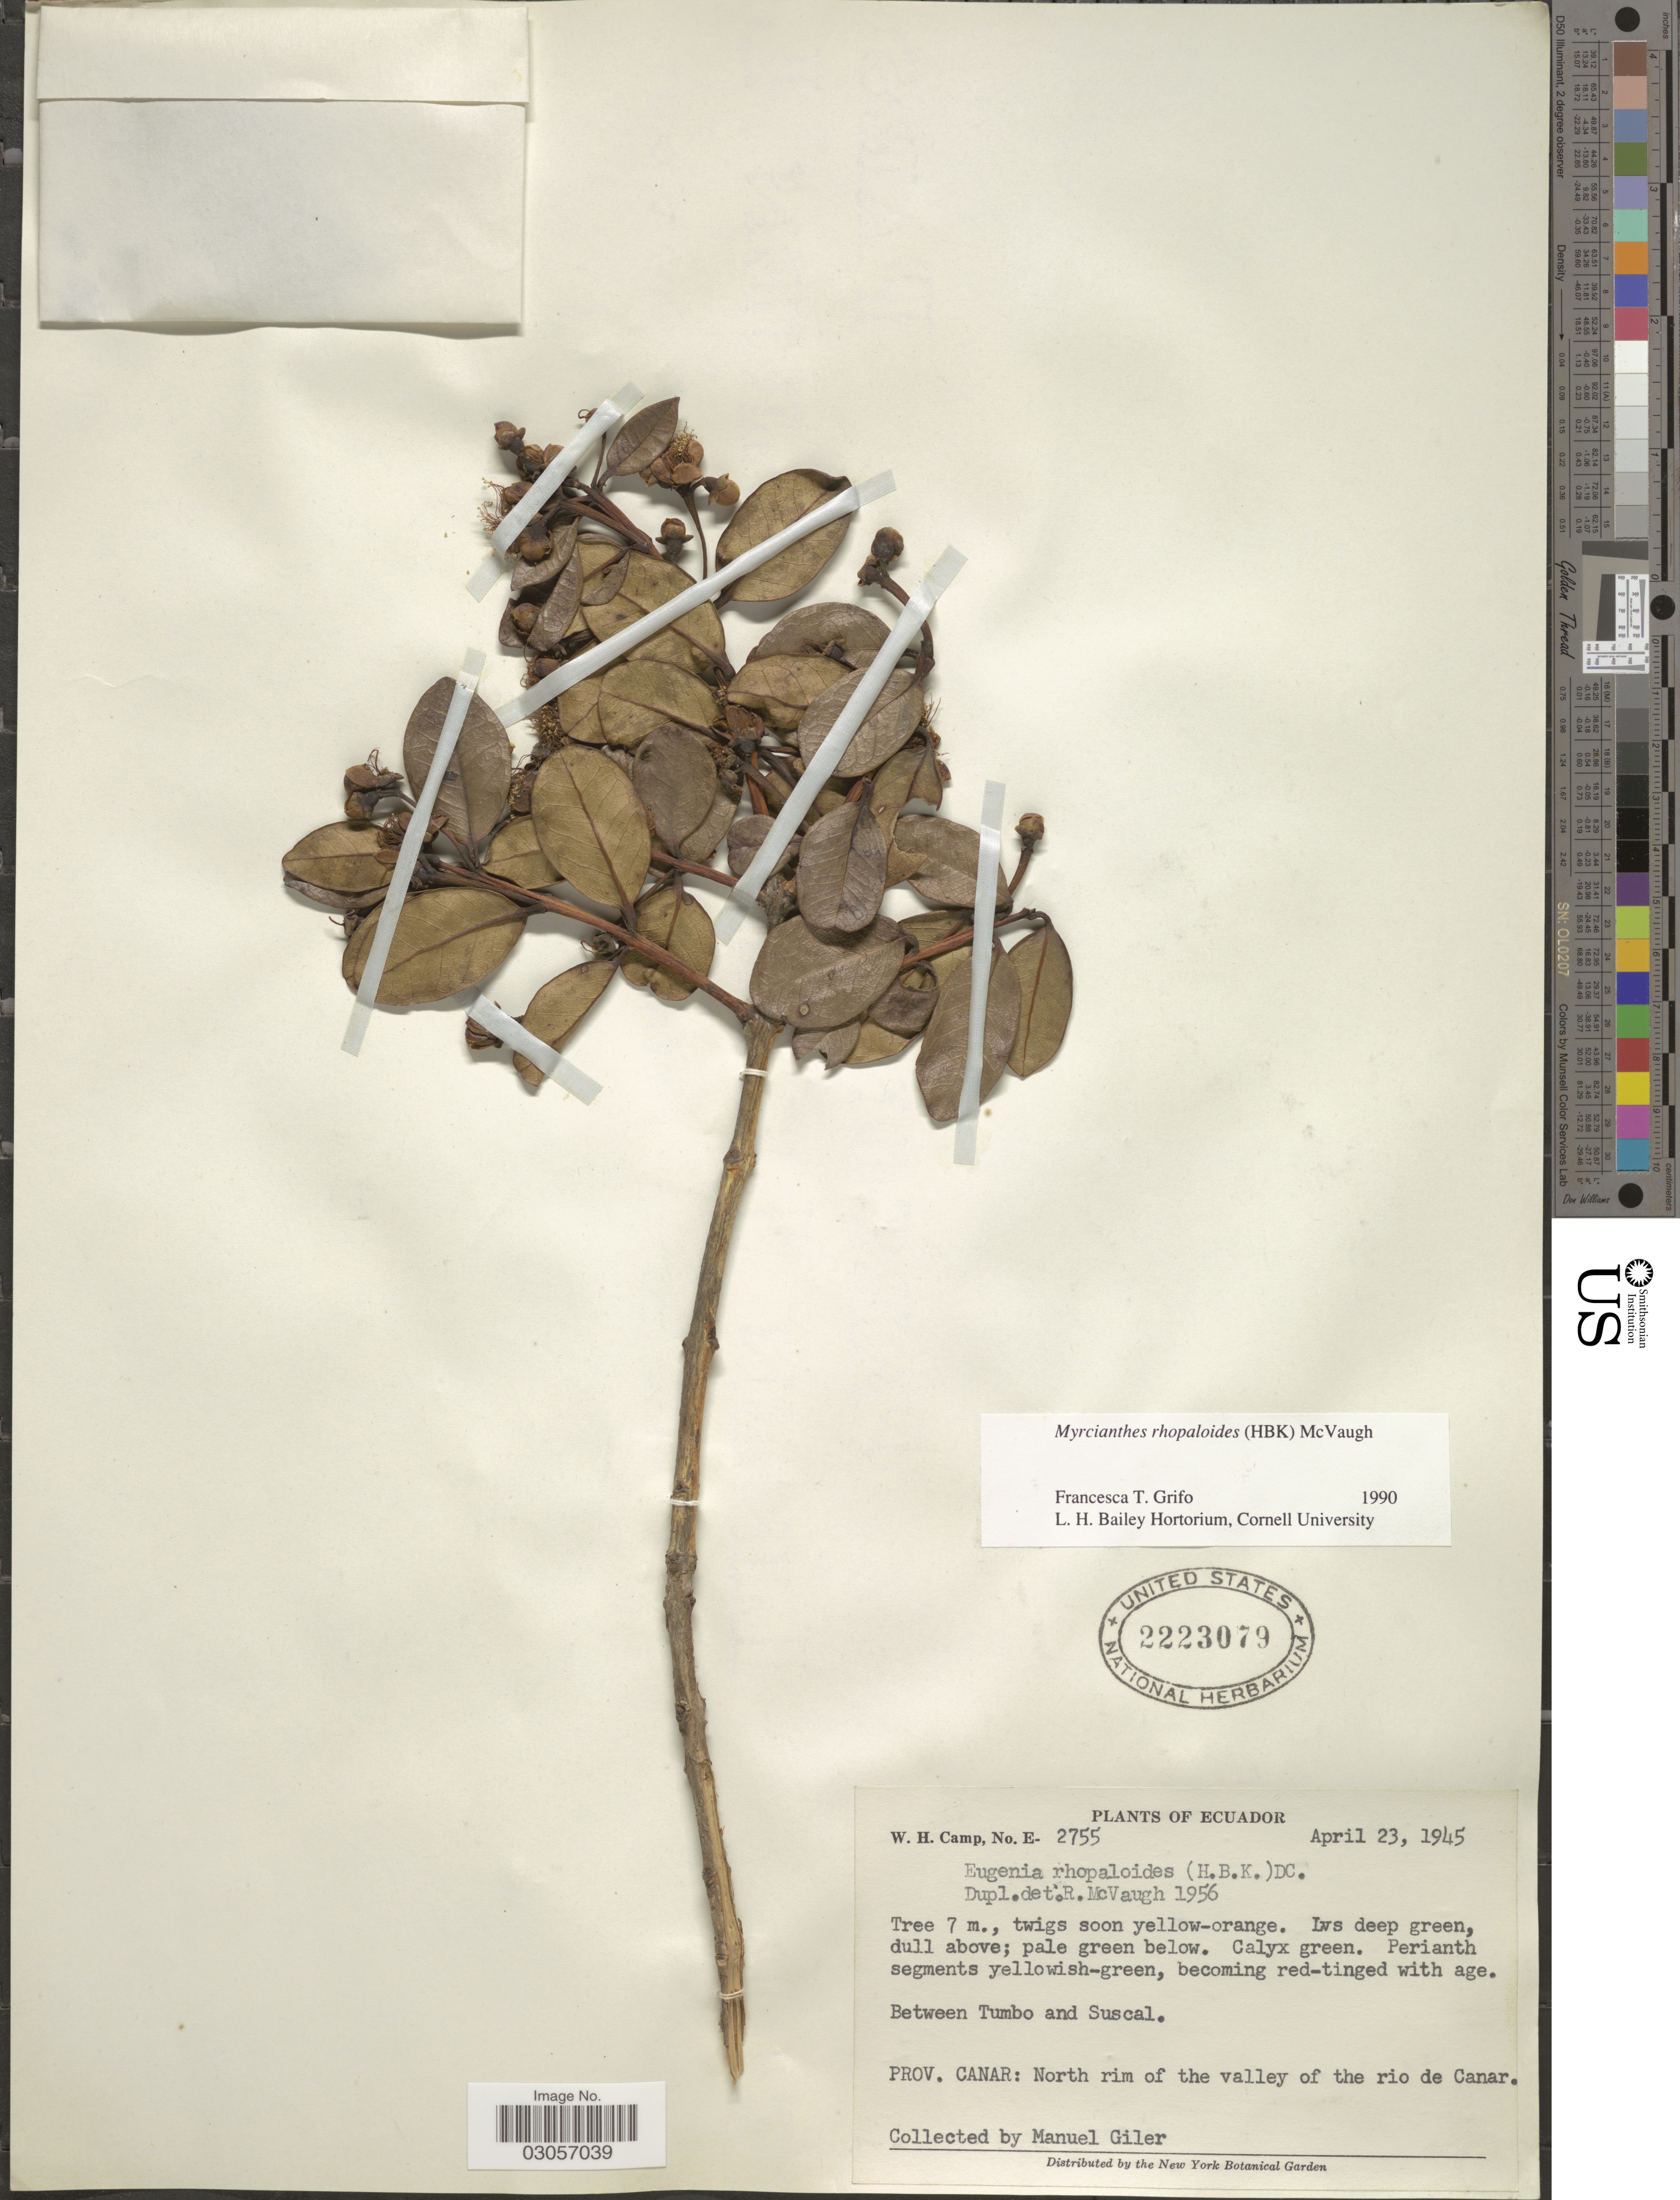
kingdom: Plantae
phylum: Tracheophyta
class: Magnoliopsida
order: Myrtales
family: Myrtaceae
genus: Myrcianthes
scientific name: Myrcianthes rhopaloides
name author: (Kunth) McVaugh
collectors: W. H. Camp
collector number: E-2755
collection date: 1945-04-23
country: Ecuador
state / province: Cañar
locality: North rim of the valley of the rio Canar.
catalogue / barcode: US 2223079